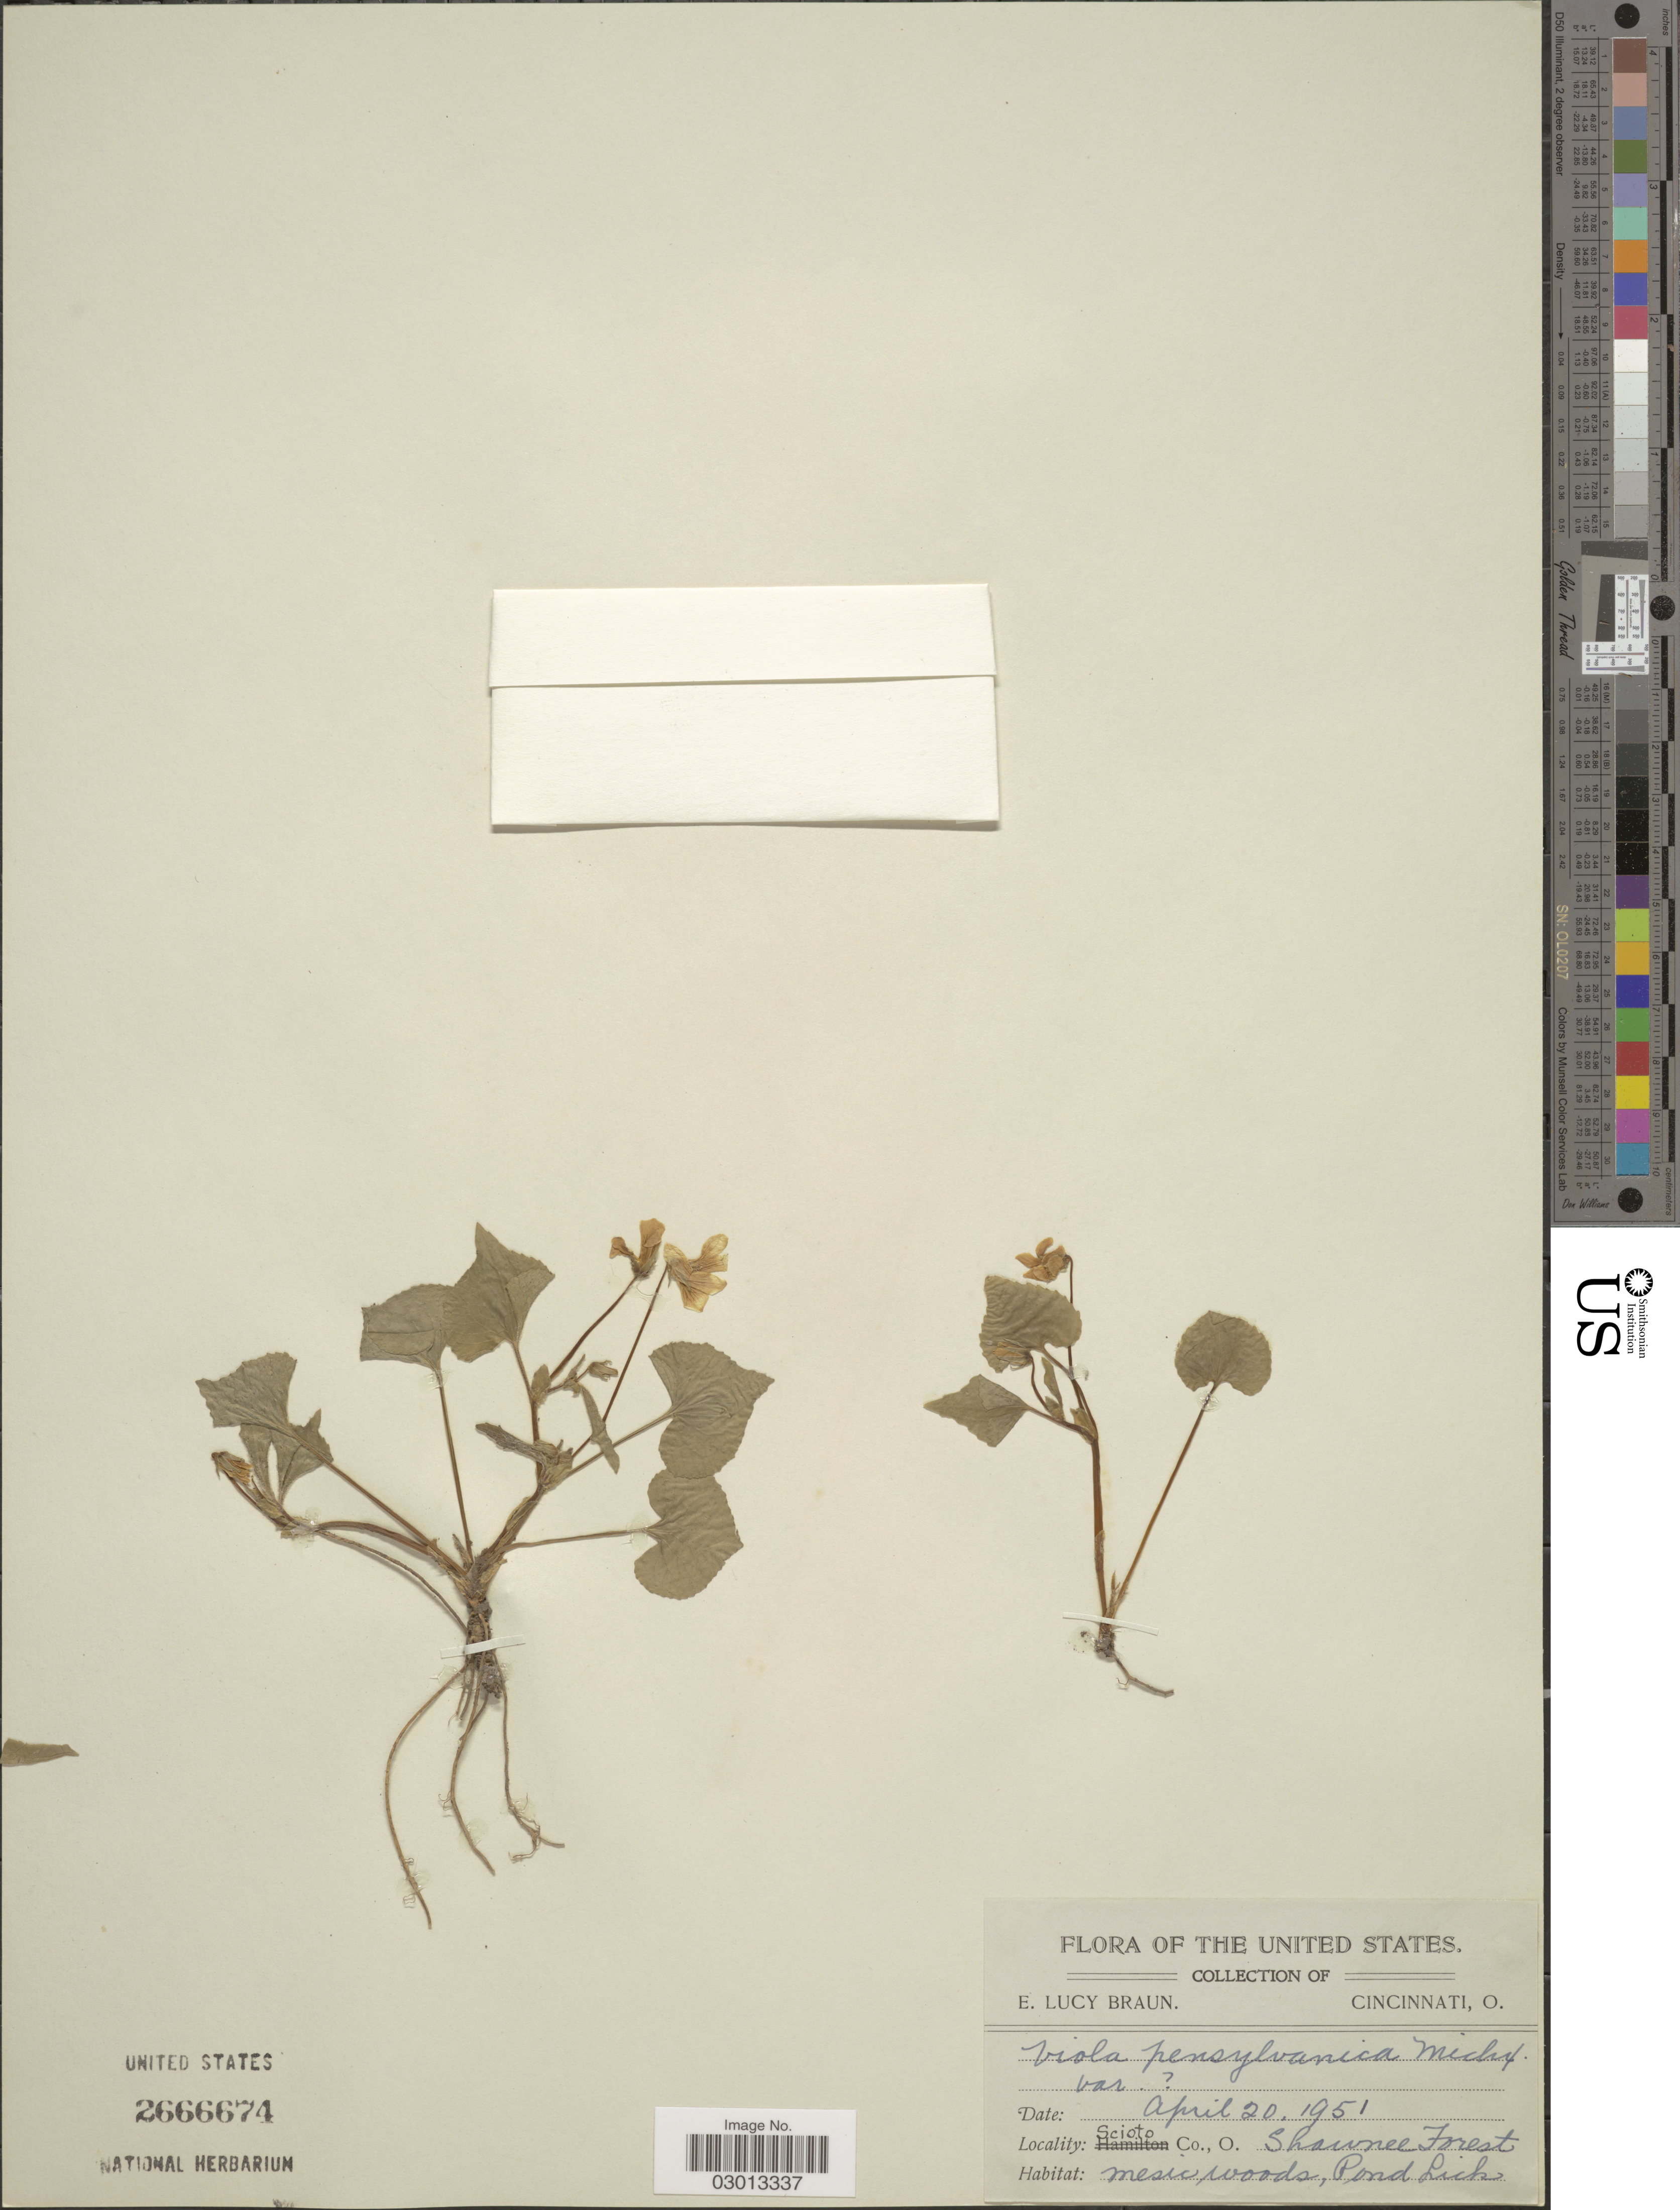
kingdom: Plantae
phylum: Tracheophyta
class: Magnoliopsida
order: Malpighiales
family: Violaceae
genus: Viola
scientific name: Viola pensylvanica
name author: Michx.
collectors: E. L. Braun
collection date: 1951-04-20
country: United States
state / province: Ohio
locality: Scioto Co., Shawnee Forest, Pond Lick.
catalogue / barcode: US 2666674